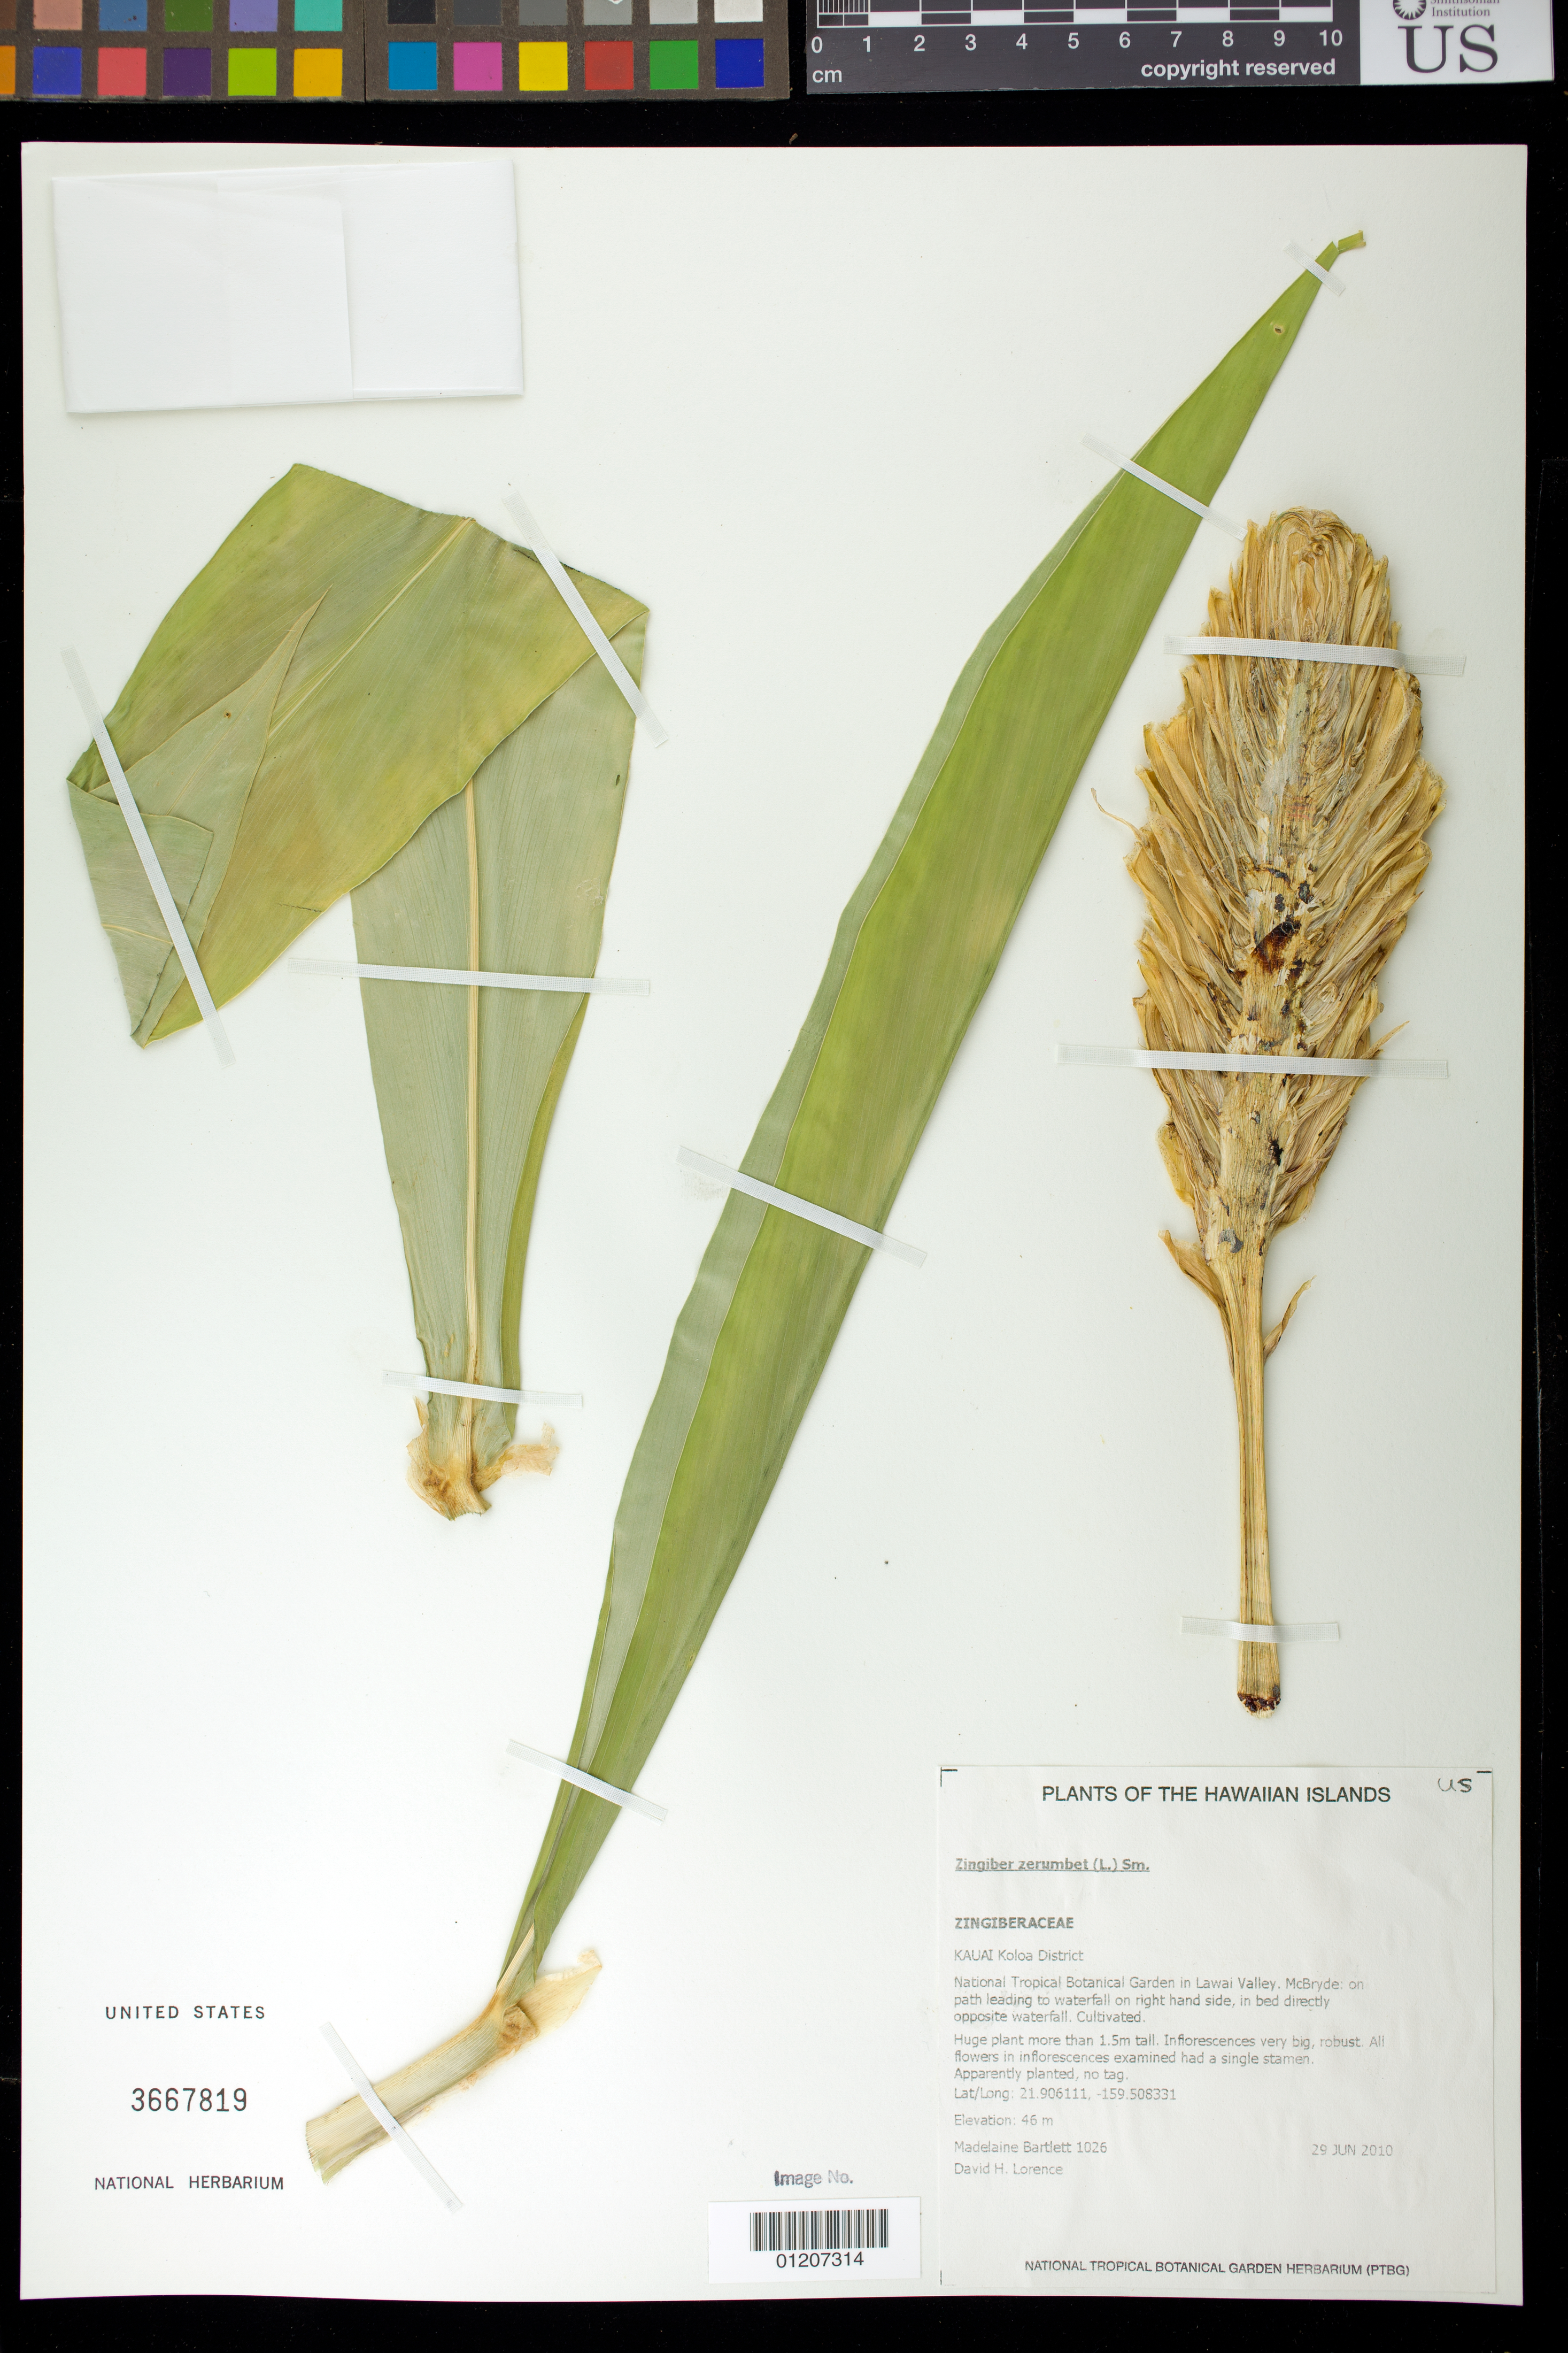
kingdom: Plantae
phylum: Tracheophyta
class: Liliopsida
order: Zingiberales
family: Zingiberaceae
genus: Zingiber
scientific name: Zingiber zerumbet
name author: (L.) Sm.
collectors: M. Bartlett & D. Lorence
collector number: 1026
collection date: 2010-06-29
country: United States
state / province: Hawaii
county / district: Kauai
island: Kaua'i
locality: National Tropical Botanical Garden in Lawai Valley, McBryde, on path leading to waterfall on right hand side, in bed directly opposite waterfall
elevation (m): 46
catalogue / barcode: US 3667819